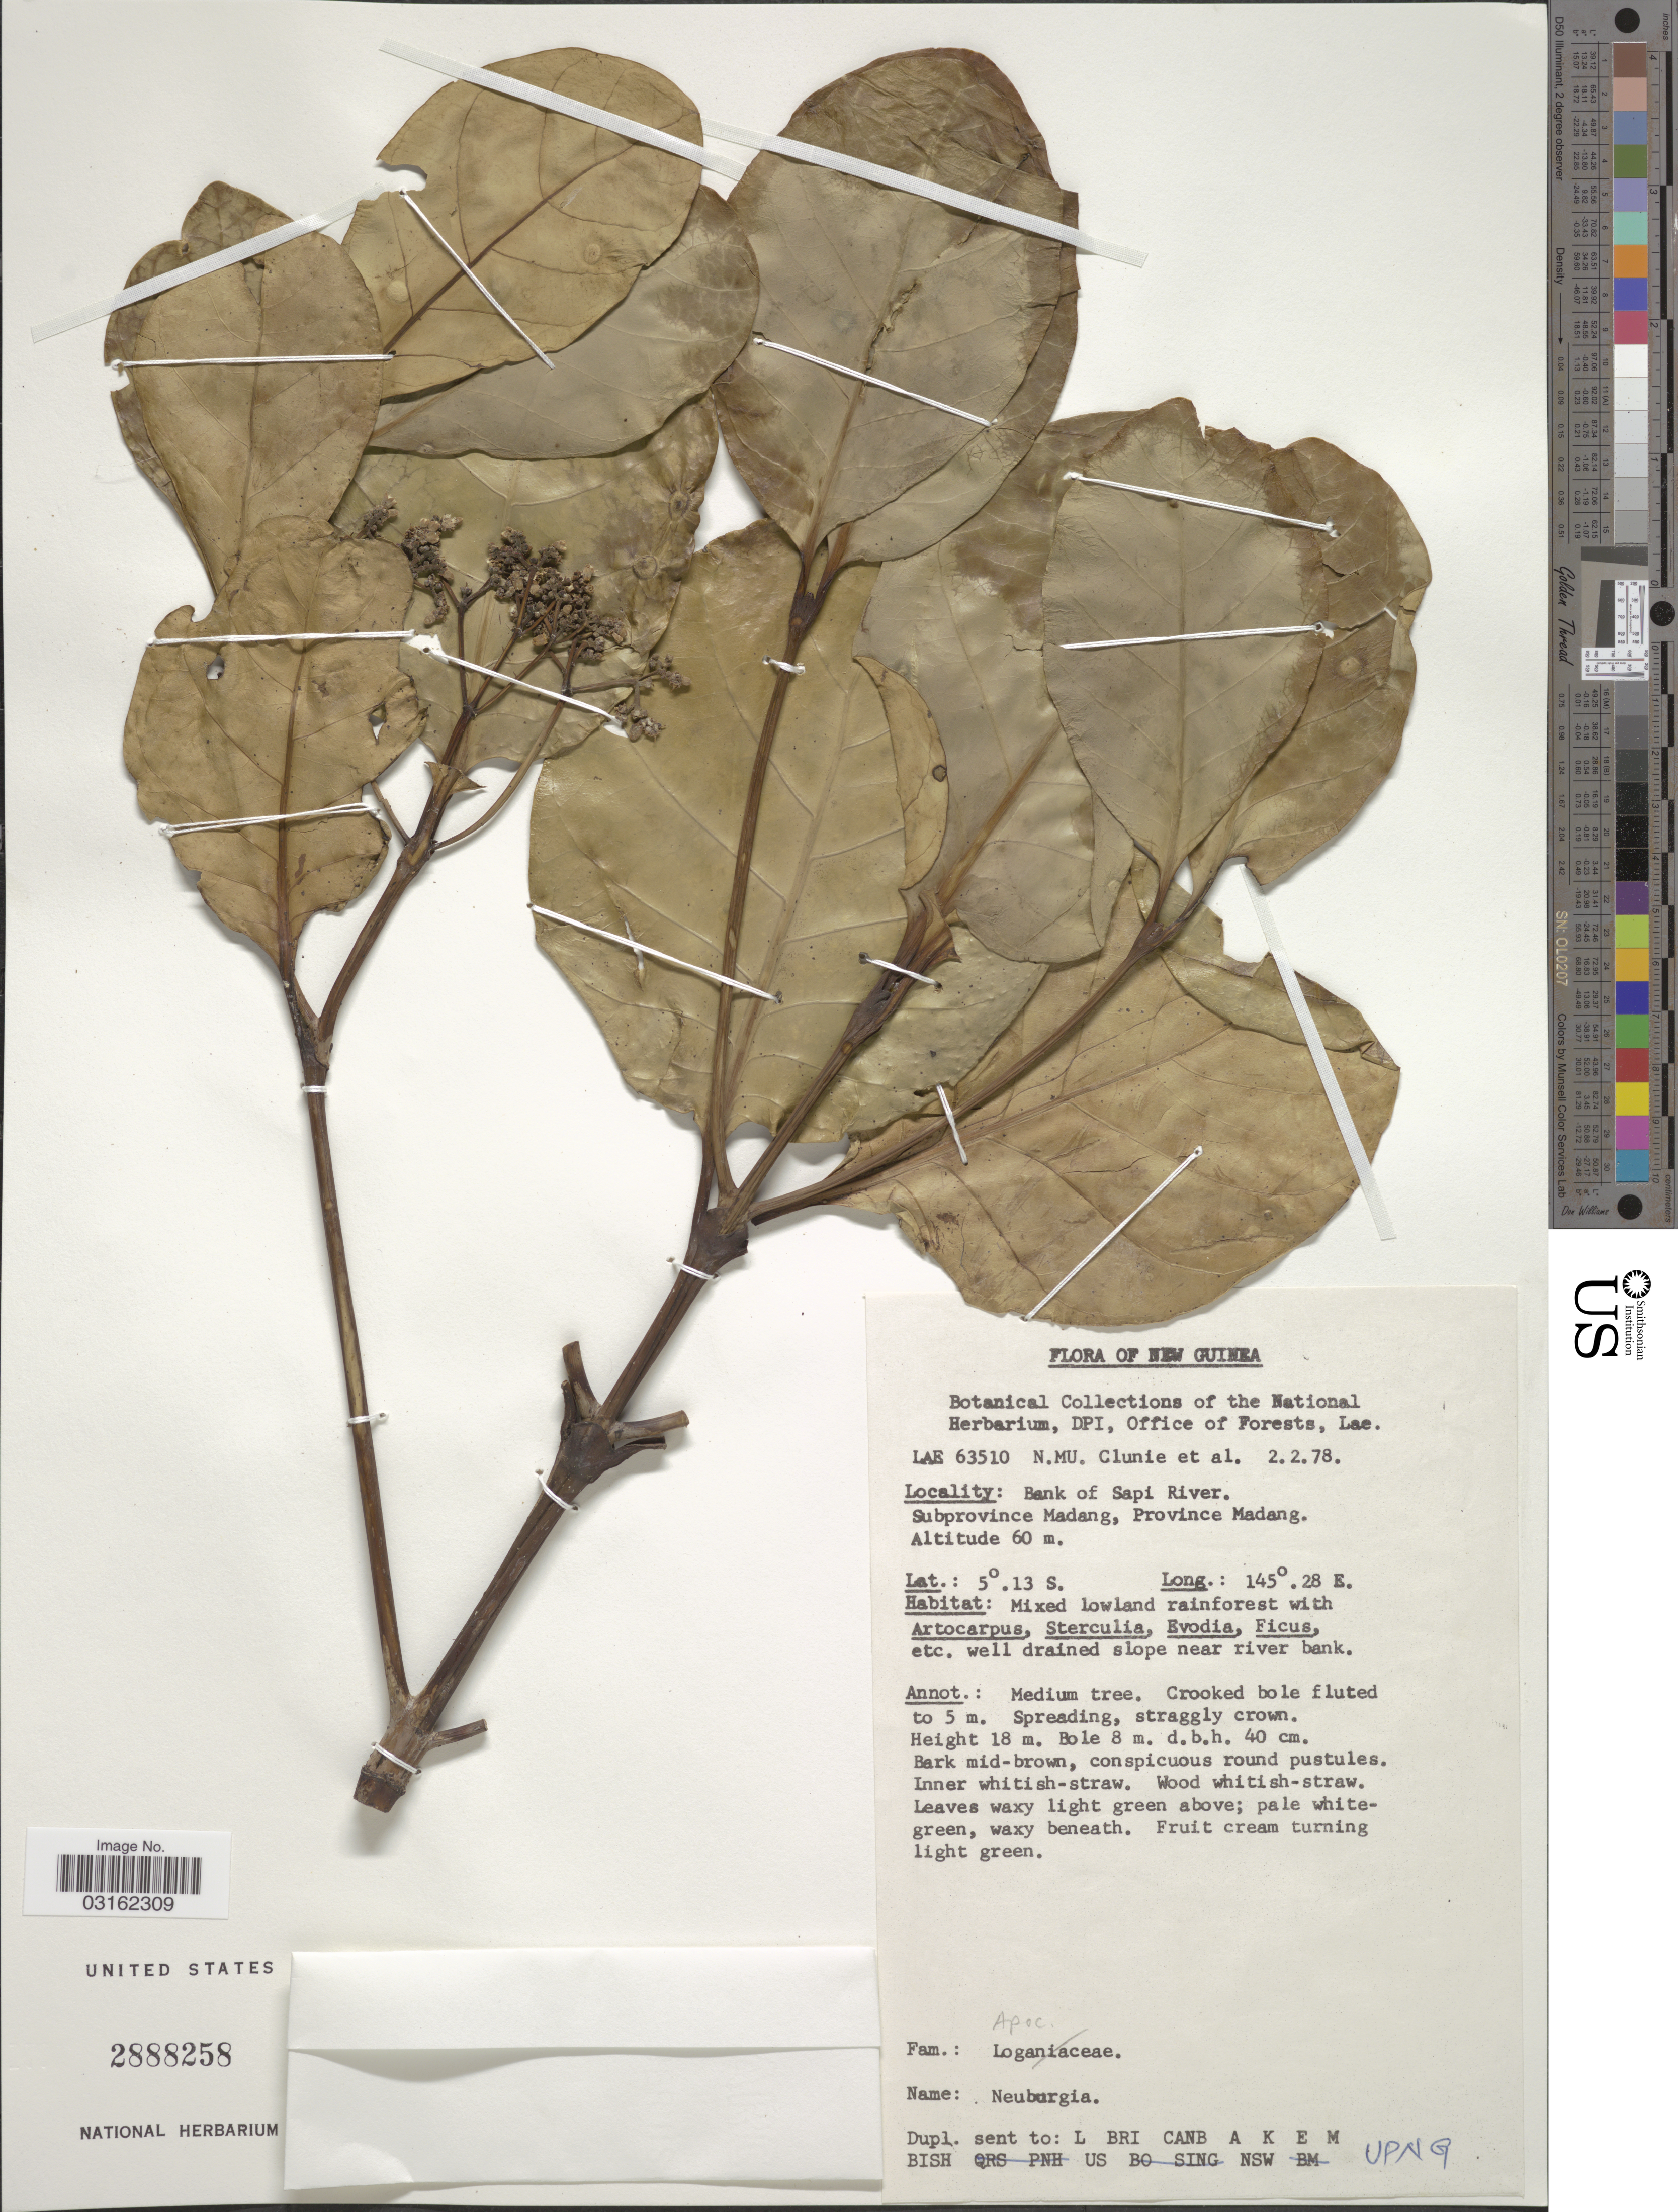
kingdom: Plantae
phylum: Tracheophyta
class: Magnoliopsida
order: Gentianales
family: Loganiaceae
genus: Neuburgia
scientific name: Neuburgia sp.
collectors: N.M.U. Clunie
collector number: LAE63510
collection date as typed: Transcribed d/m/y: 2/2/78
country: Papua New Guinea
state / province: Madang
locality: New Guinea, Bank of Sapi River. Subprovince Madang, Province Madang.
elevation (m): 60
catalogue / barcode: US 2888258